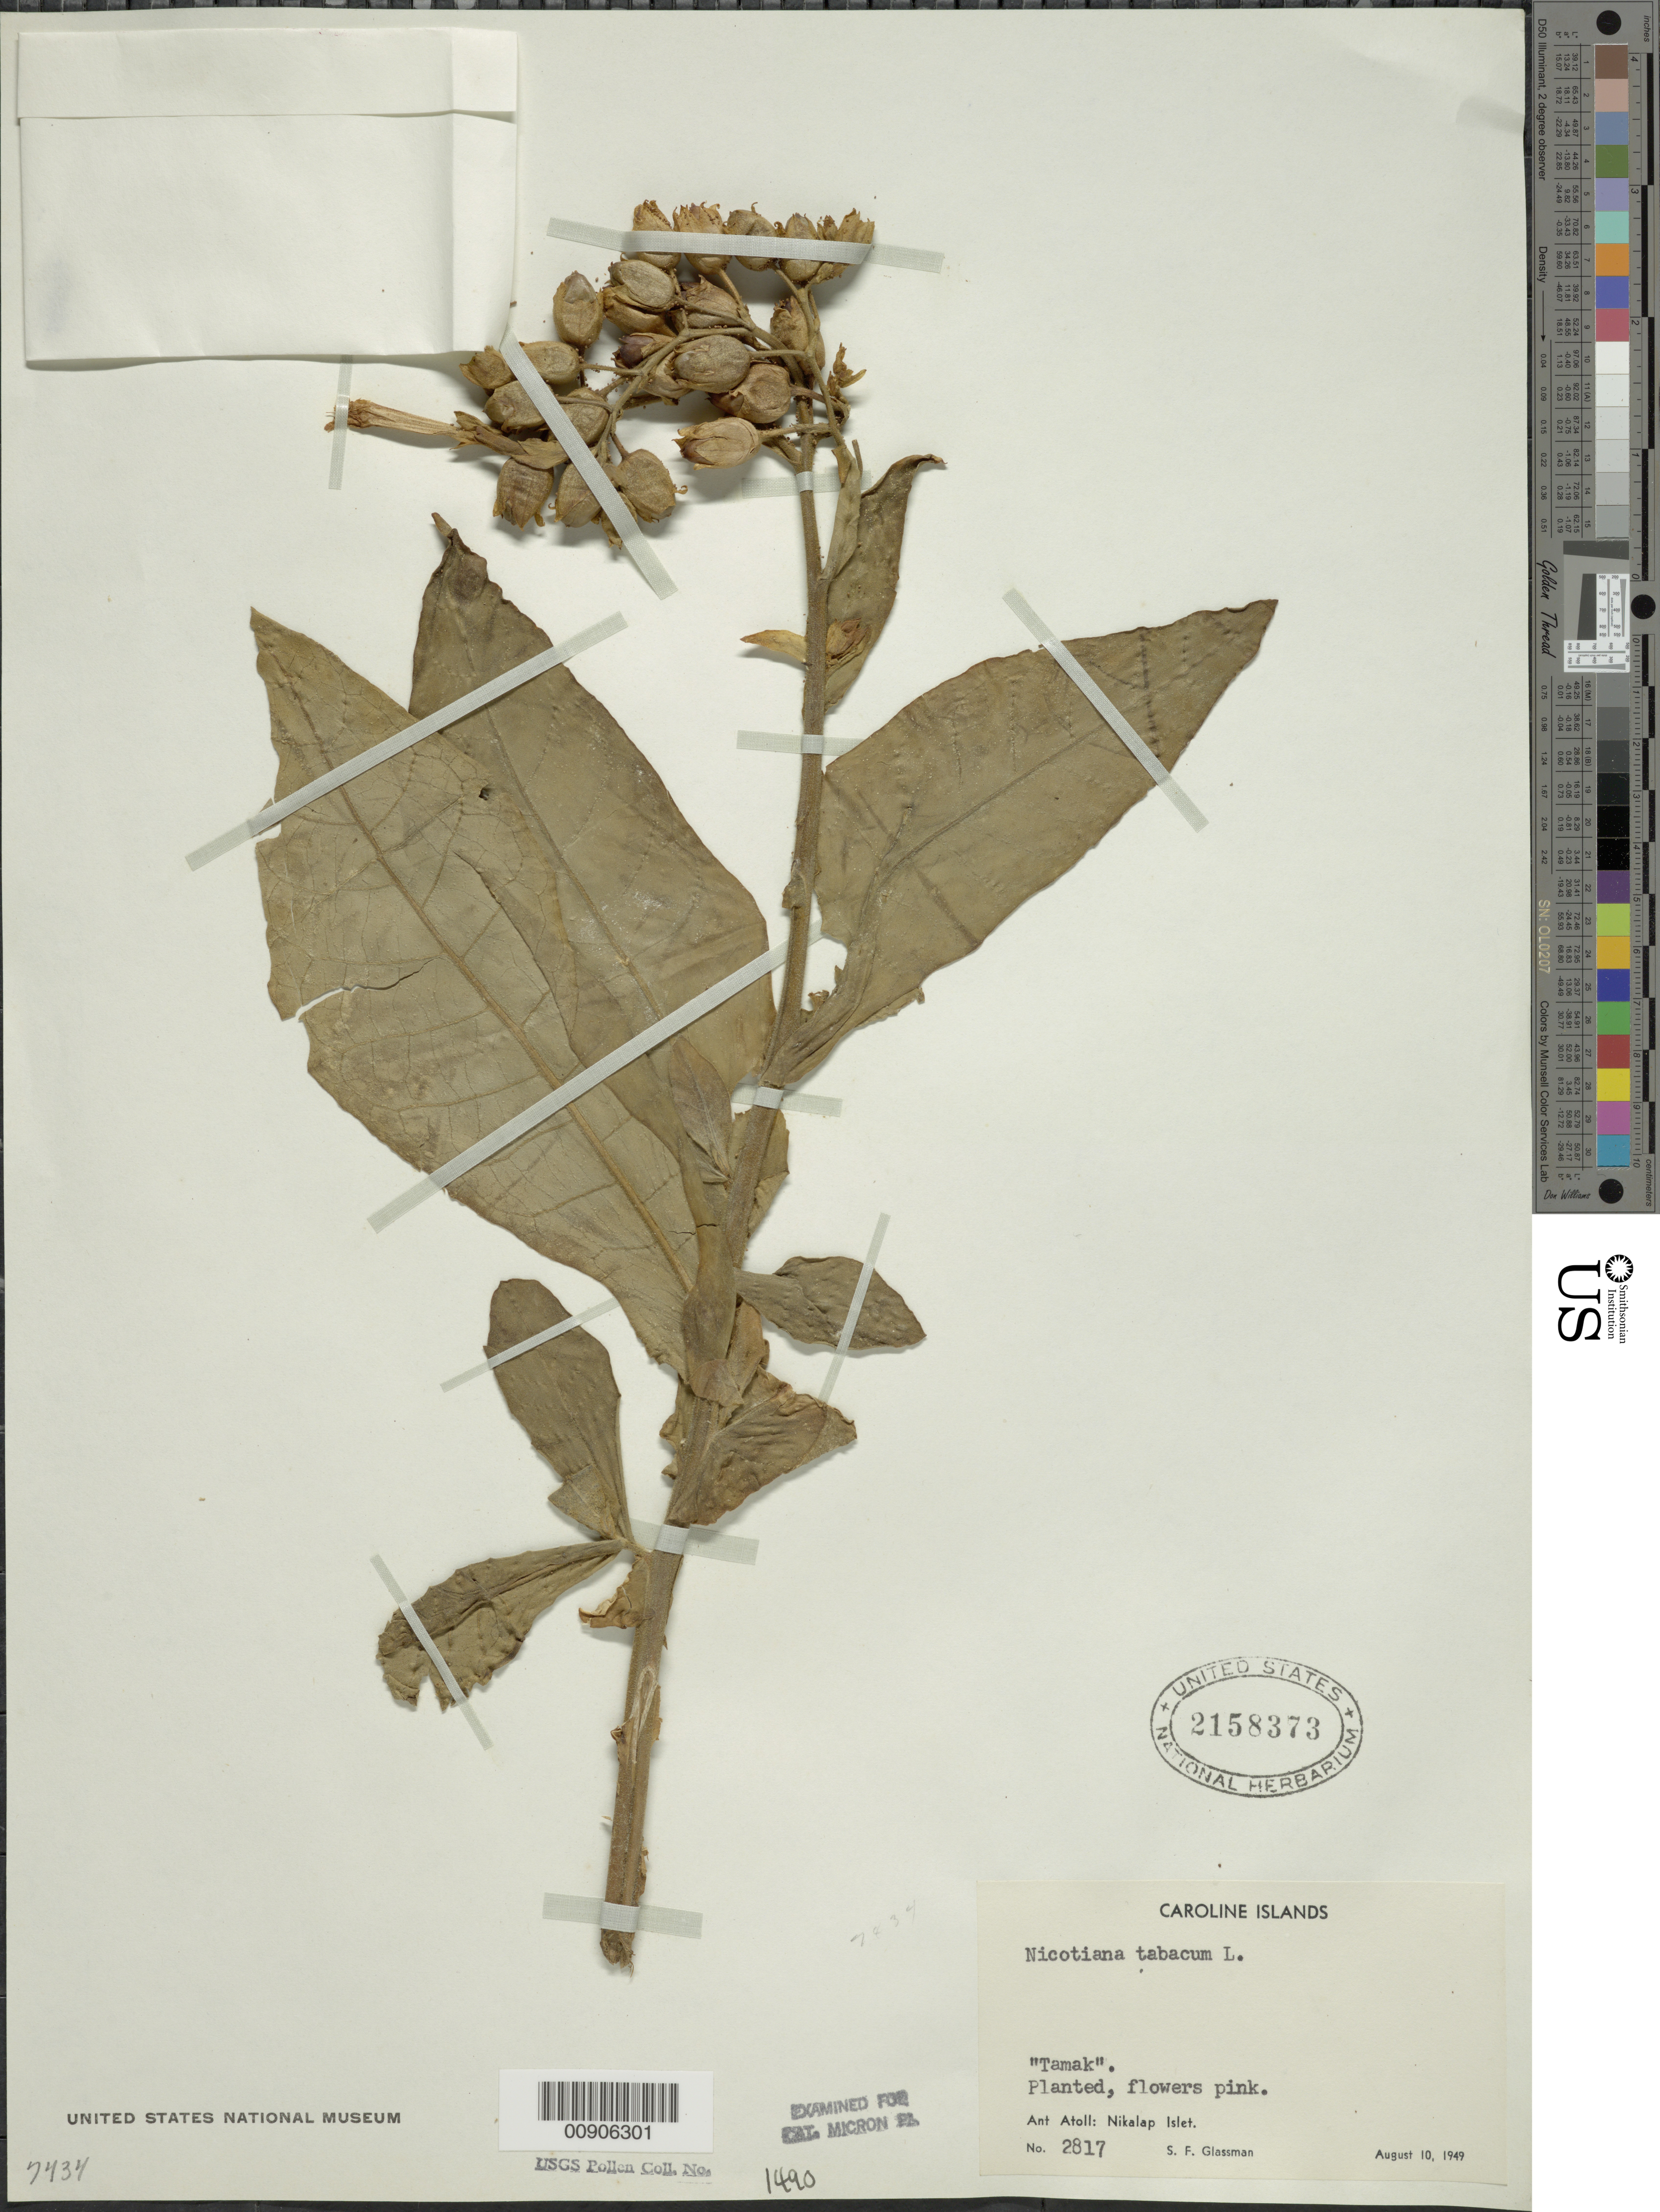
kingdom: Plantae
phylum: Tracheophyta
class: Magnoliopsida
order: Solanales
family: Solanaceae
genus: Nicotiana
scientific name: Nicotiana tabacum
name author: L.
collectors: S. F. Glassman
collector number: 2817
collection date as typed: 10 Aug 1949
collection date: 1949-08-10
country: Micronesia, Federated States of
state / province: Pohnpei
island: Ant Atoll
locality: Nikalap Islet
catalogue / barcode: US 2158373